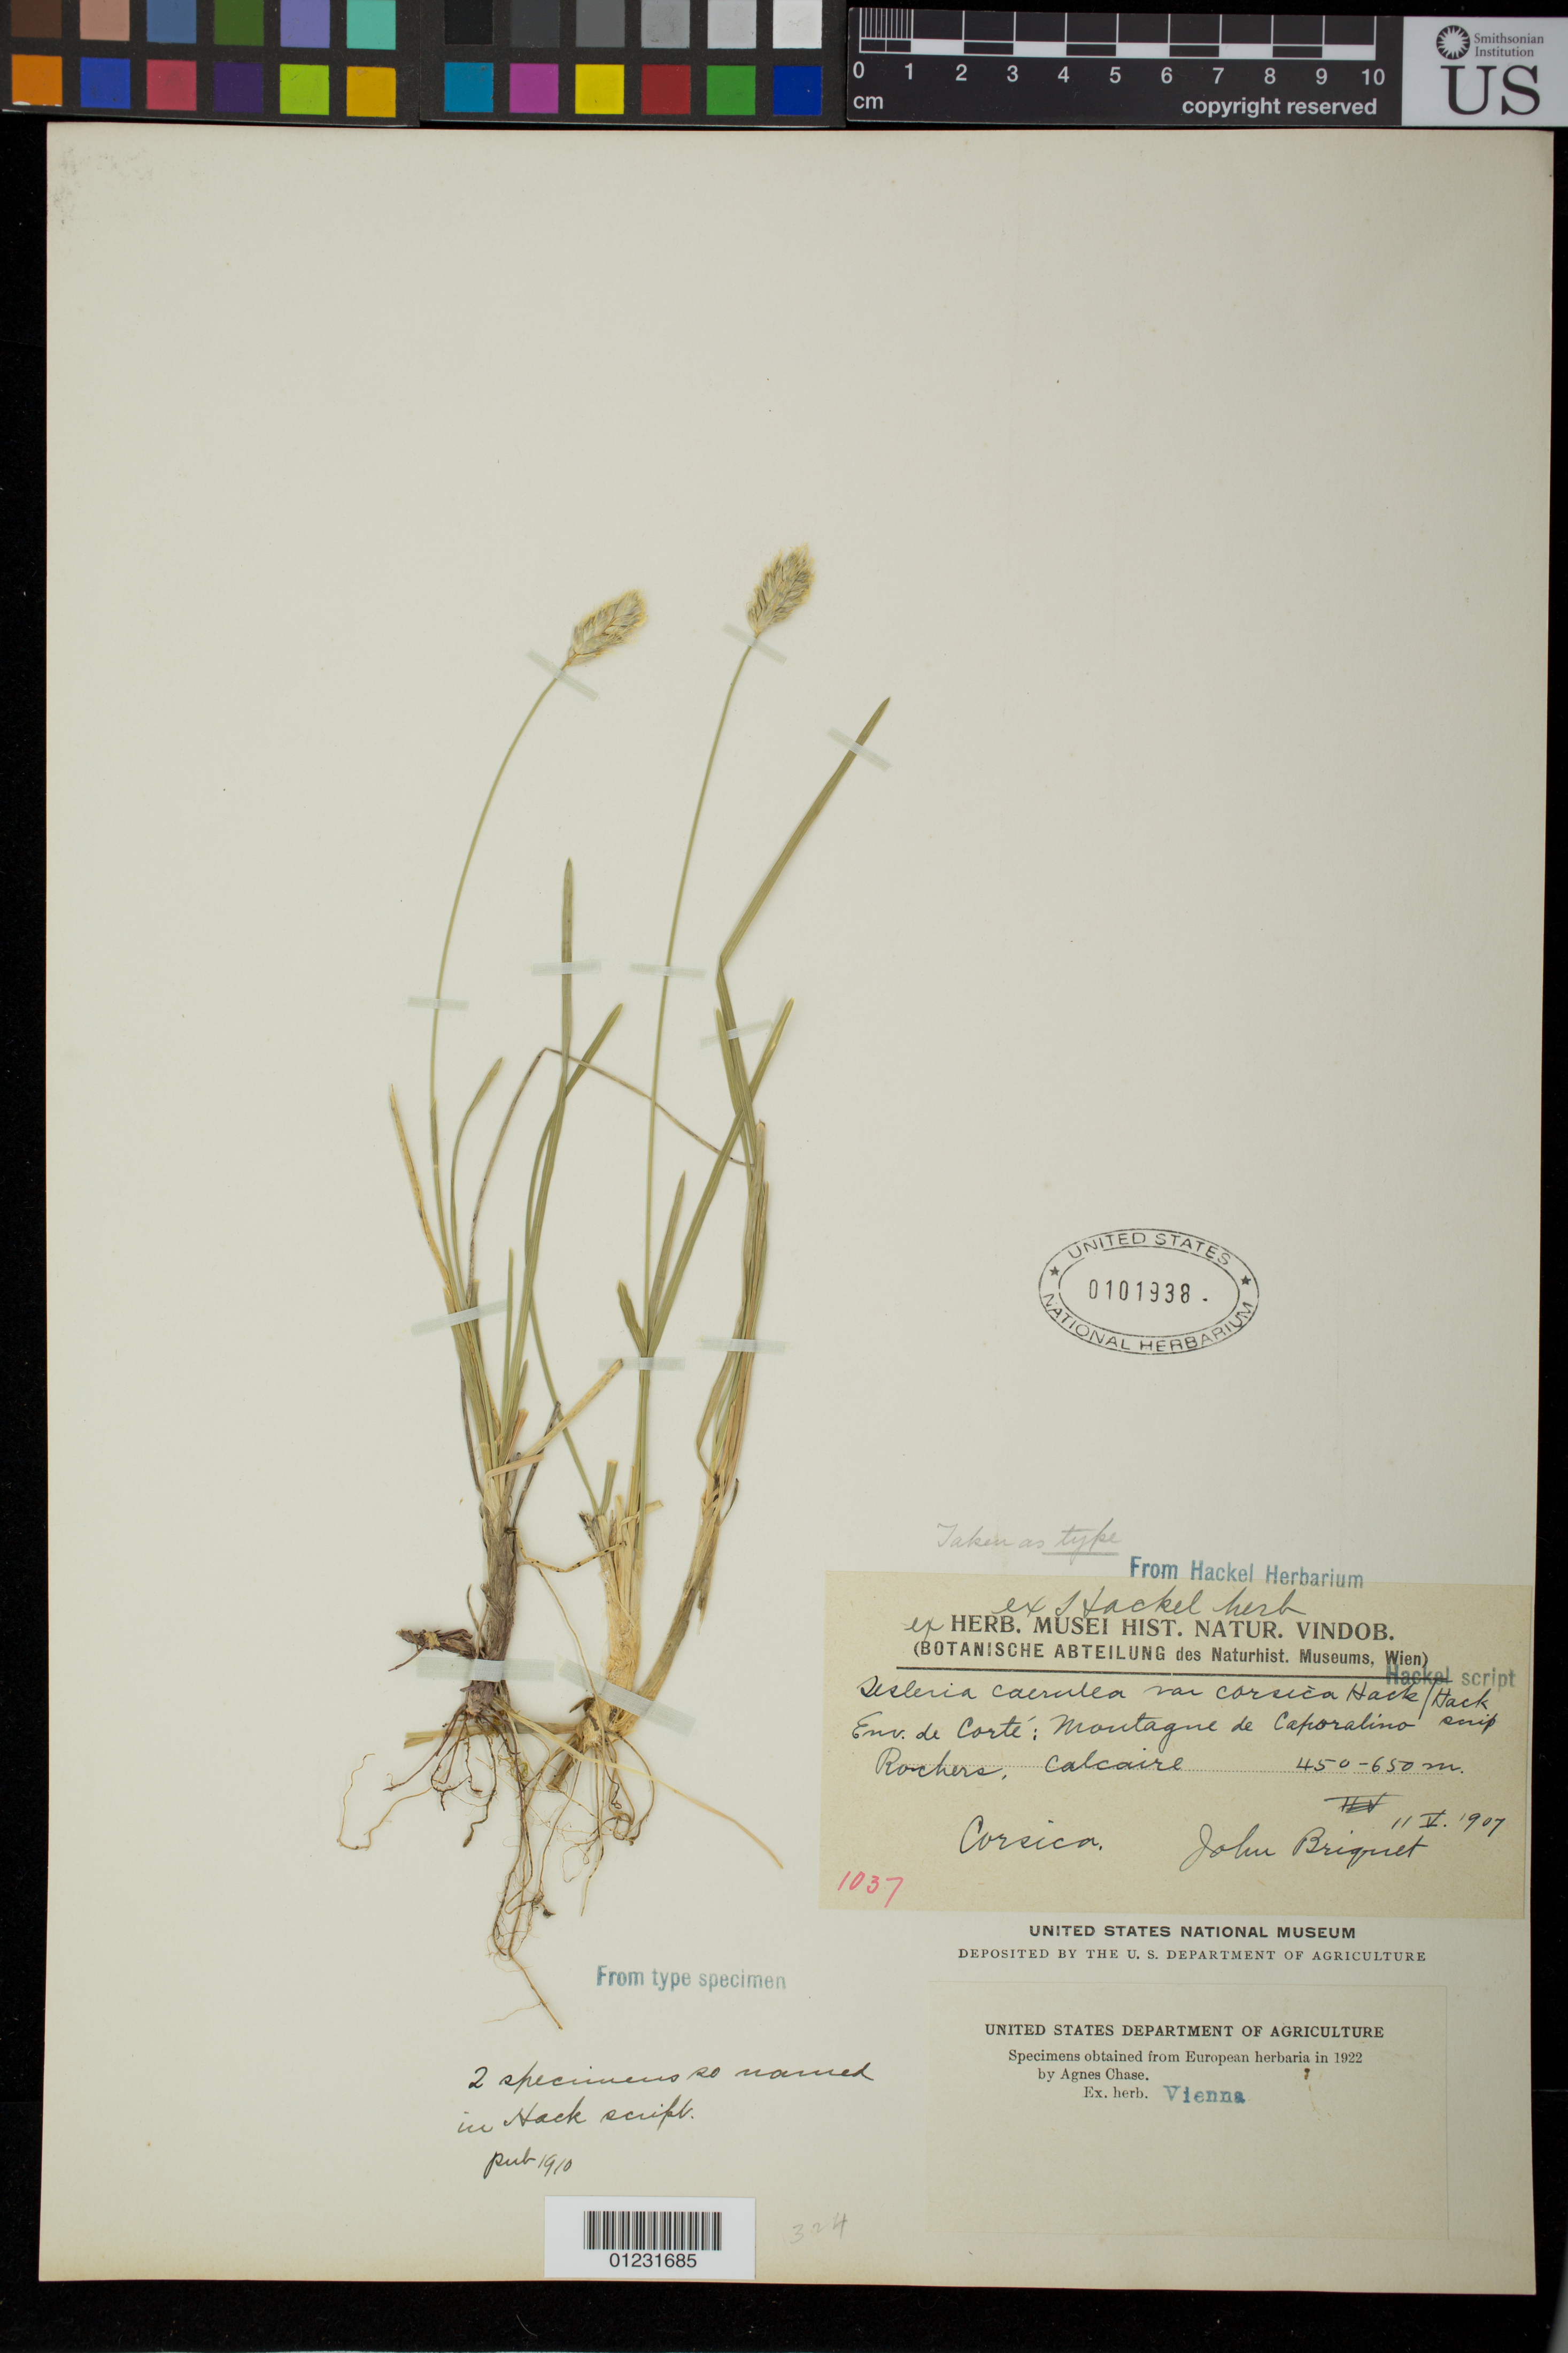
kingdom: Plantae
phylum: Tracheophyta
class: Liliopsida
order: Poales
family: Poaceae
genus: Sesleria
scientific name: Sesleria caerulea var. corsica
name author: Hack. in Briq.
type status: Syntype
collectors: J. I. Briquet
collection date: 1907-05-11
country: France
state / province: Corsica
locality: Env. de Corte; montagne de Caporalino. Rochers, Calcaire.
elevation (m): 450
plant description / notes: Fragmentary material of type specimen ex herb. Hackel (Vienna).; Variety described with 2 trivial subvarieties; collection of 11 May is type of var. microchaeta.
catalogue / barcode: US 101938